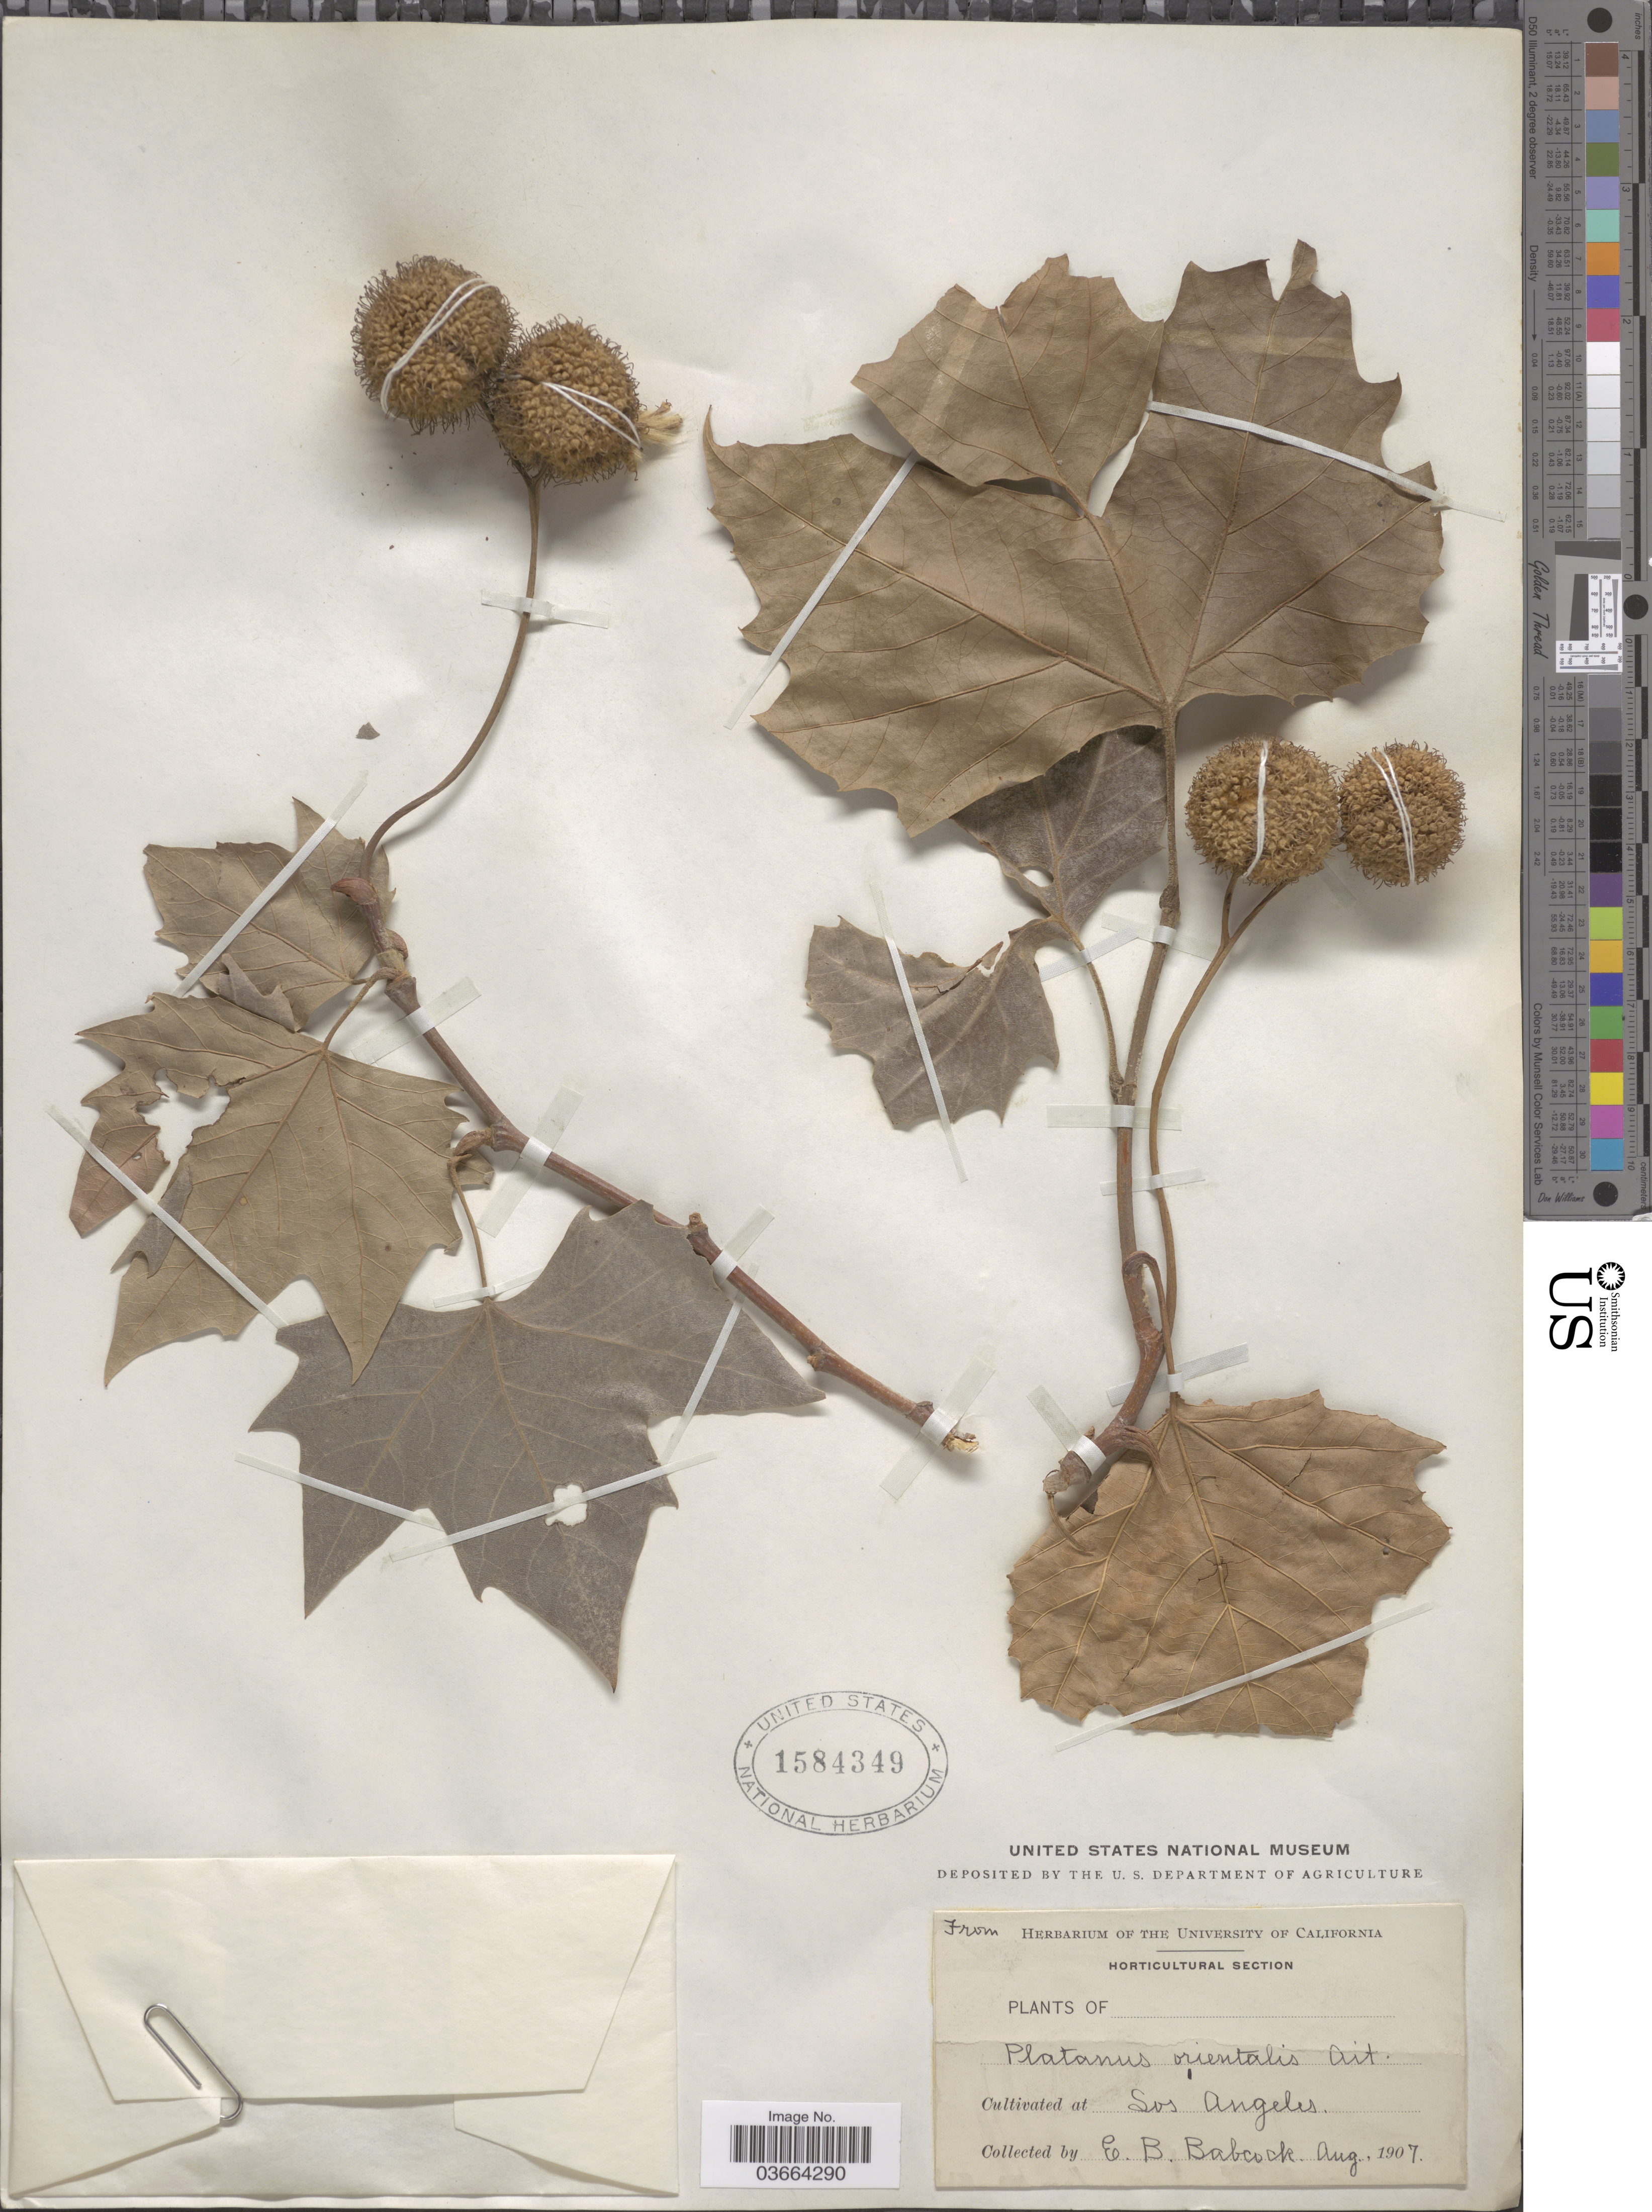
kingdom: Plantae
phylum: Tracheophyta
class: Magnoliopsida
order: Proteales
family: Platanaceae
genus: Platanus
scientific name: Platanus orientalis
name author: L.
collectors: E. B. Babcock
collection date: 1907-08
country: United States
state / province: California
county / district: Los Angeles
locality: Los Angeles.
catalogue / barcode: US 1584349